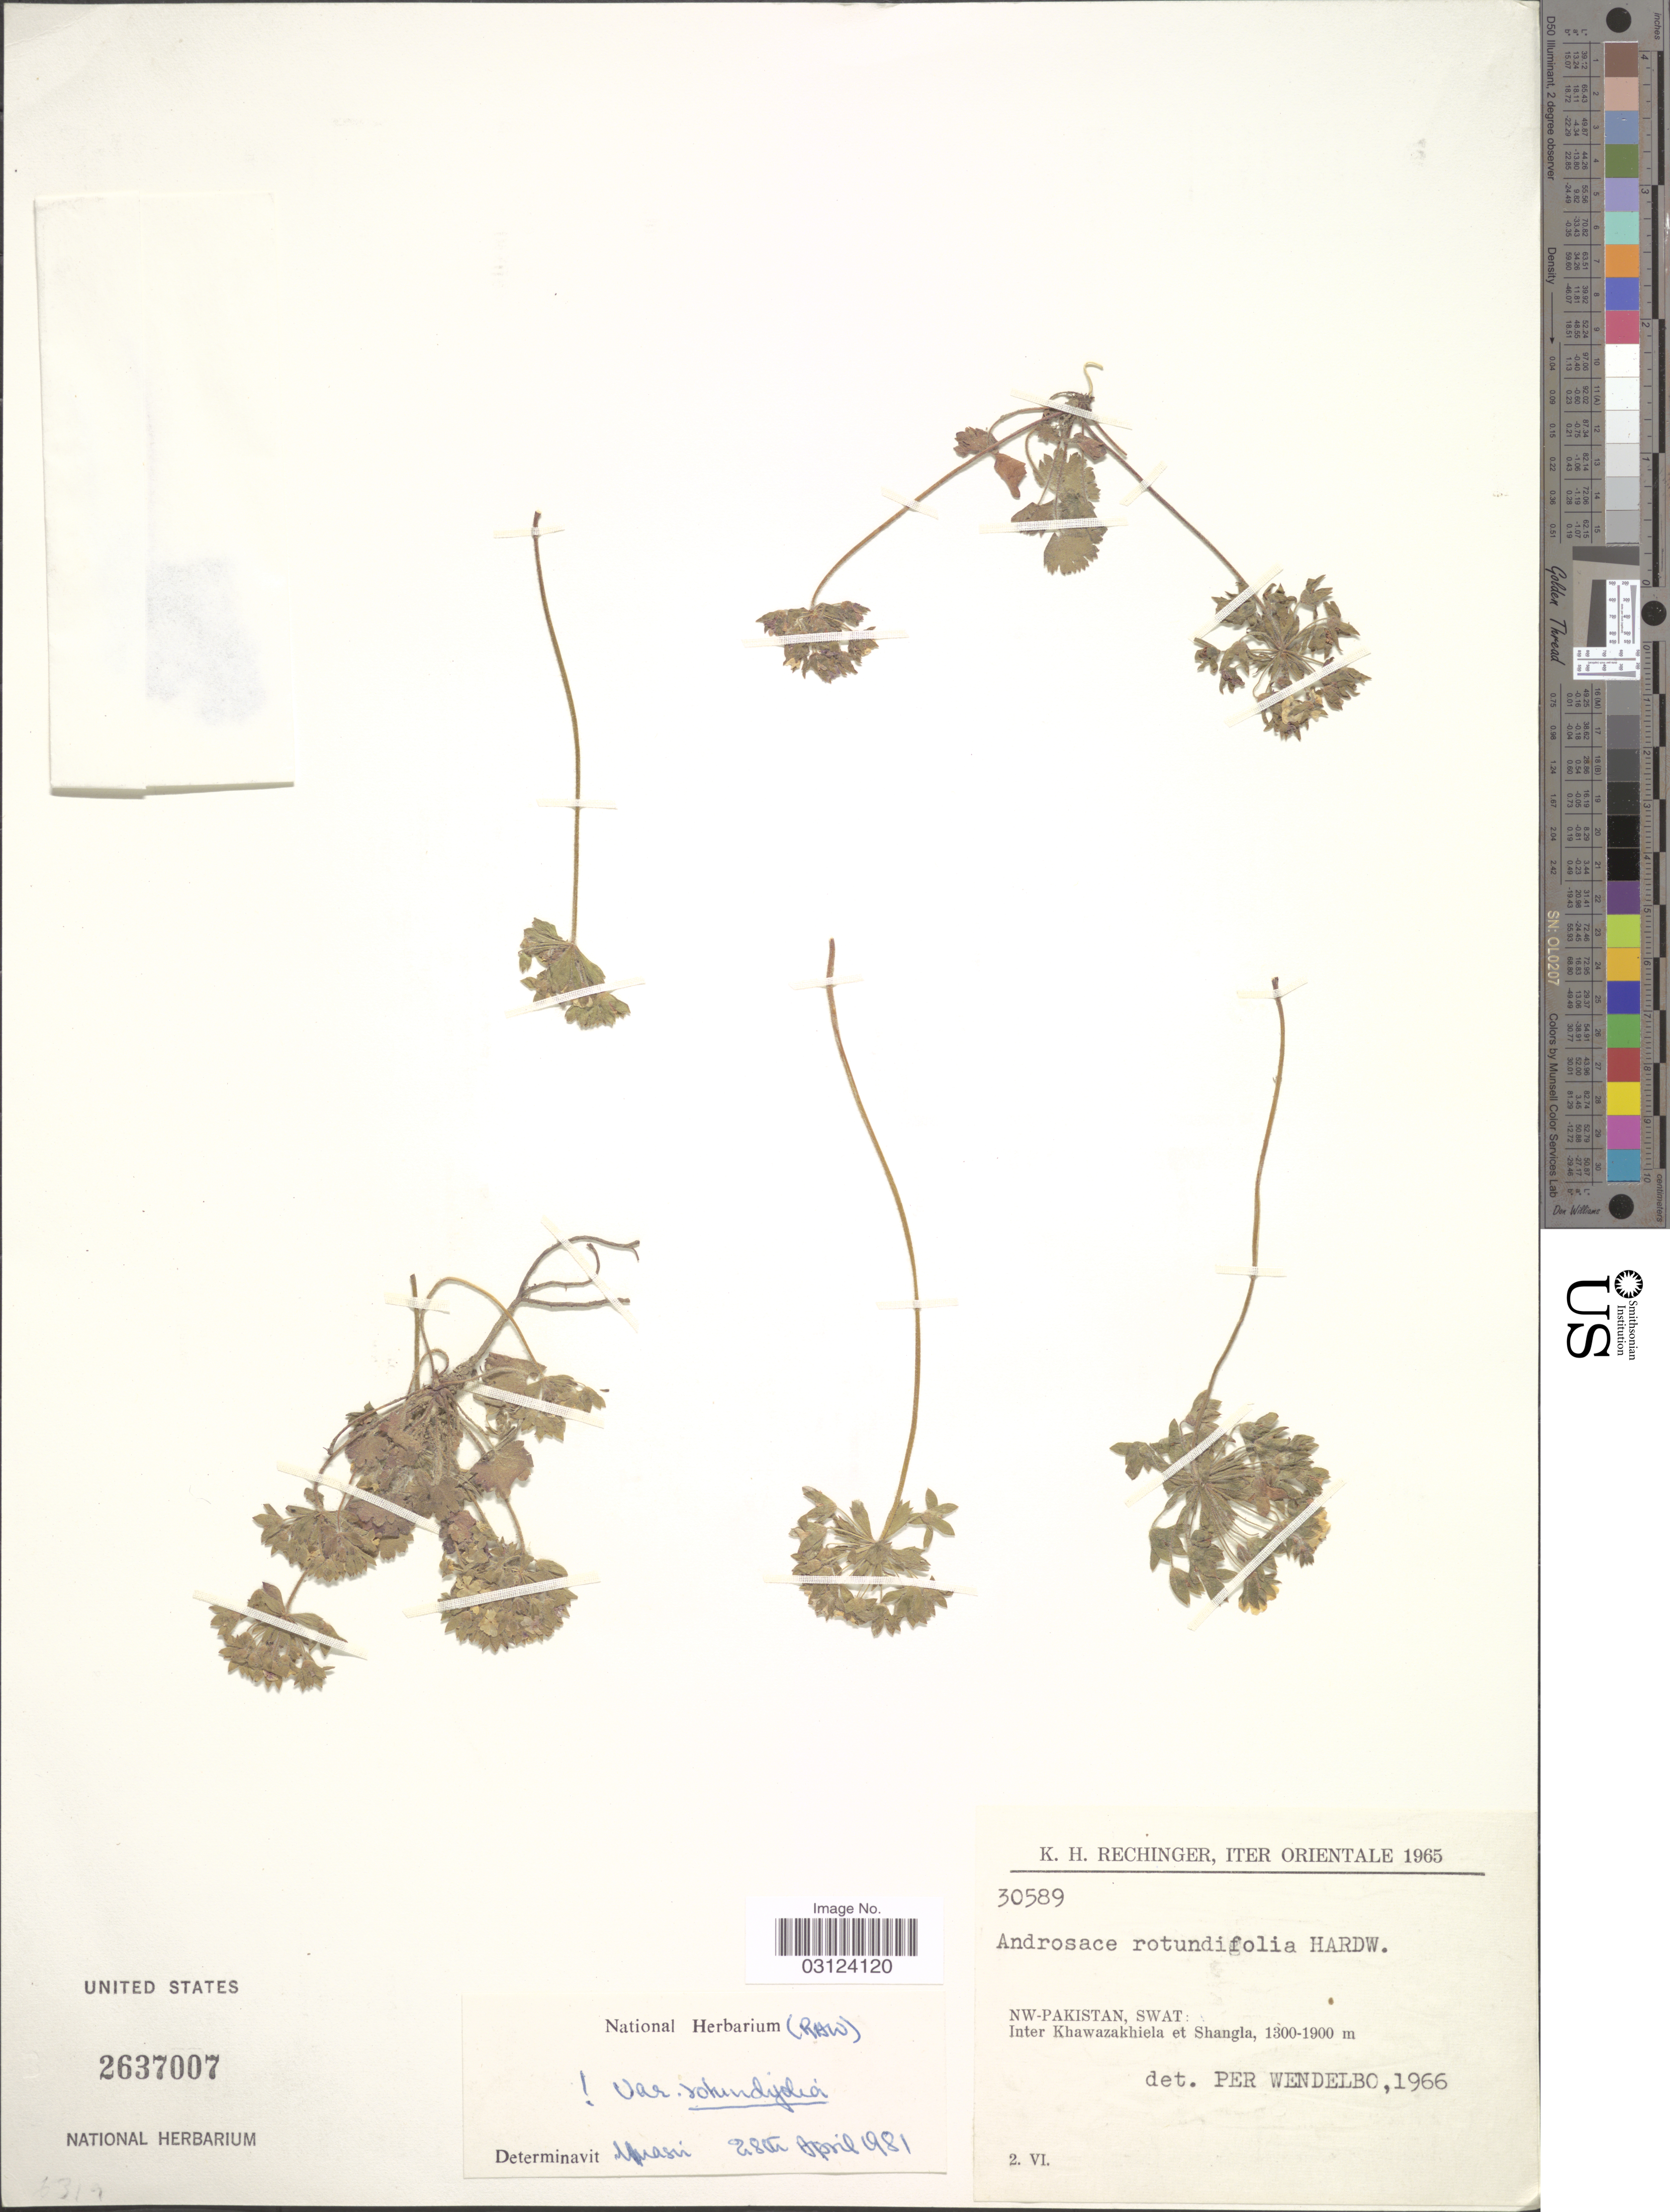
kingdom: Plantae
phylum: Tracheophyta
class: Magnoliopsida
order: Ericales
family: Primulaceae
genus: Androsace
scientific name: Androsace rotundifolia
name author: Hardw.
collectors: K. H. Rechinger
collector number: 30589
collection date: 1965-06-02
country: Pakistan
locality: Iter Orientale, NW-Pakistan, Swat: Inter Khawazakhiela et Shangla.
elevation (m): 1300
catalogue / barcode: US 2637007